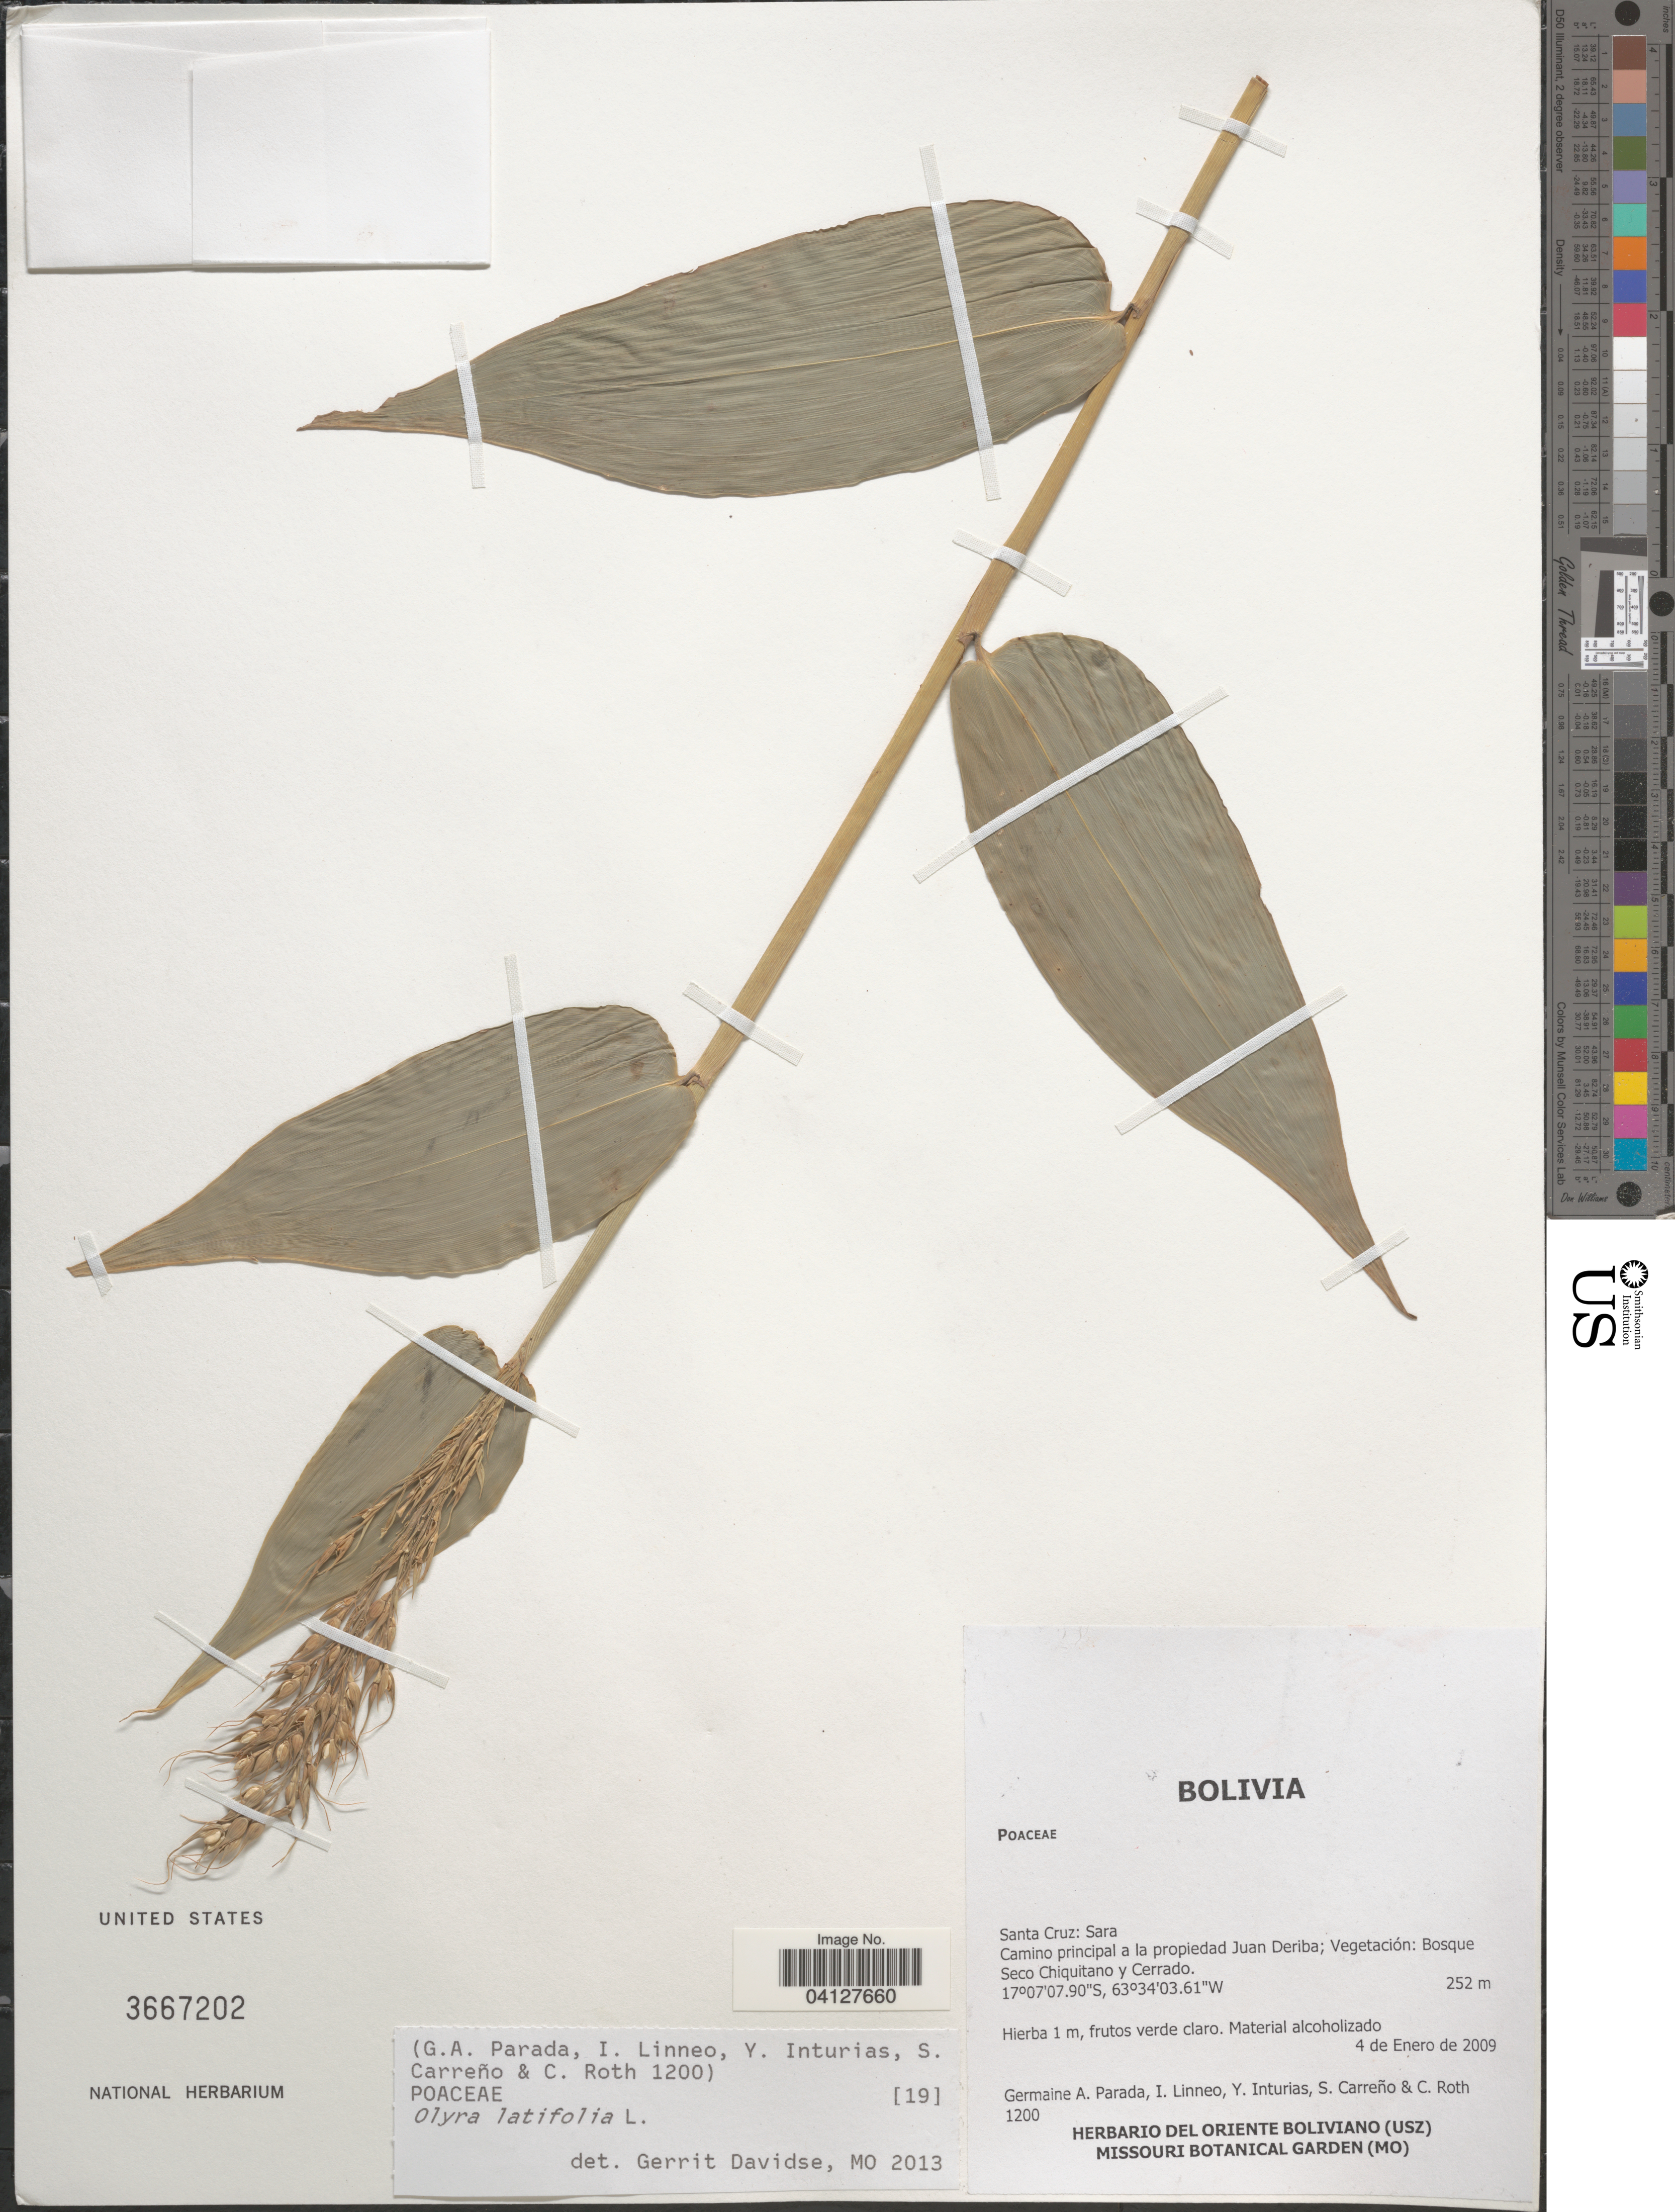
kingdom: Plantae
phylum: Tracheophyta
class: Liliopsida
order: Poales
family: Poaceae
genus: Olyra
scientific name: Olyra latifolia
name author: L.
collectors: G. Parada, I. Linneo, Y. Inturias, S. Carreno & C. Roth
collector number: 1200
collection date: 2009-01-04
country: Bolivia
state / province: Santa Cruz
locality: Sara. Camino principal a la propiedad Juan Deriba; Vegetación: Bosque Seco Chiquitano y Cerrado.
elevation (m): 252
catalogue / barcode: US 3667202